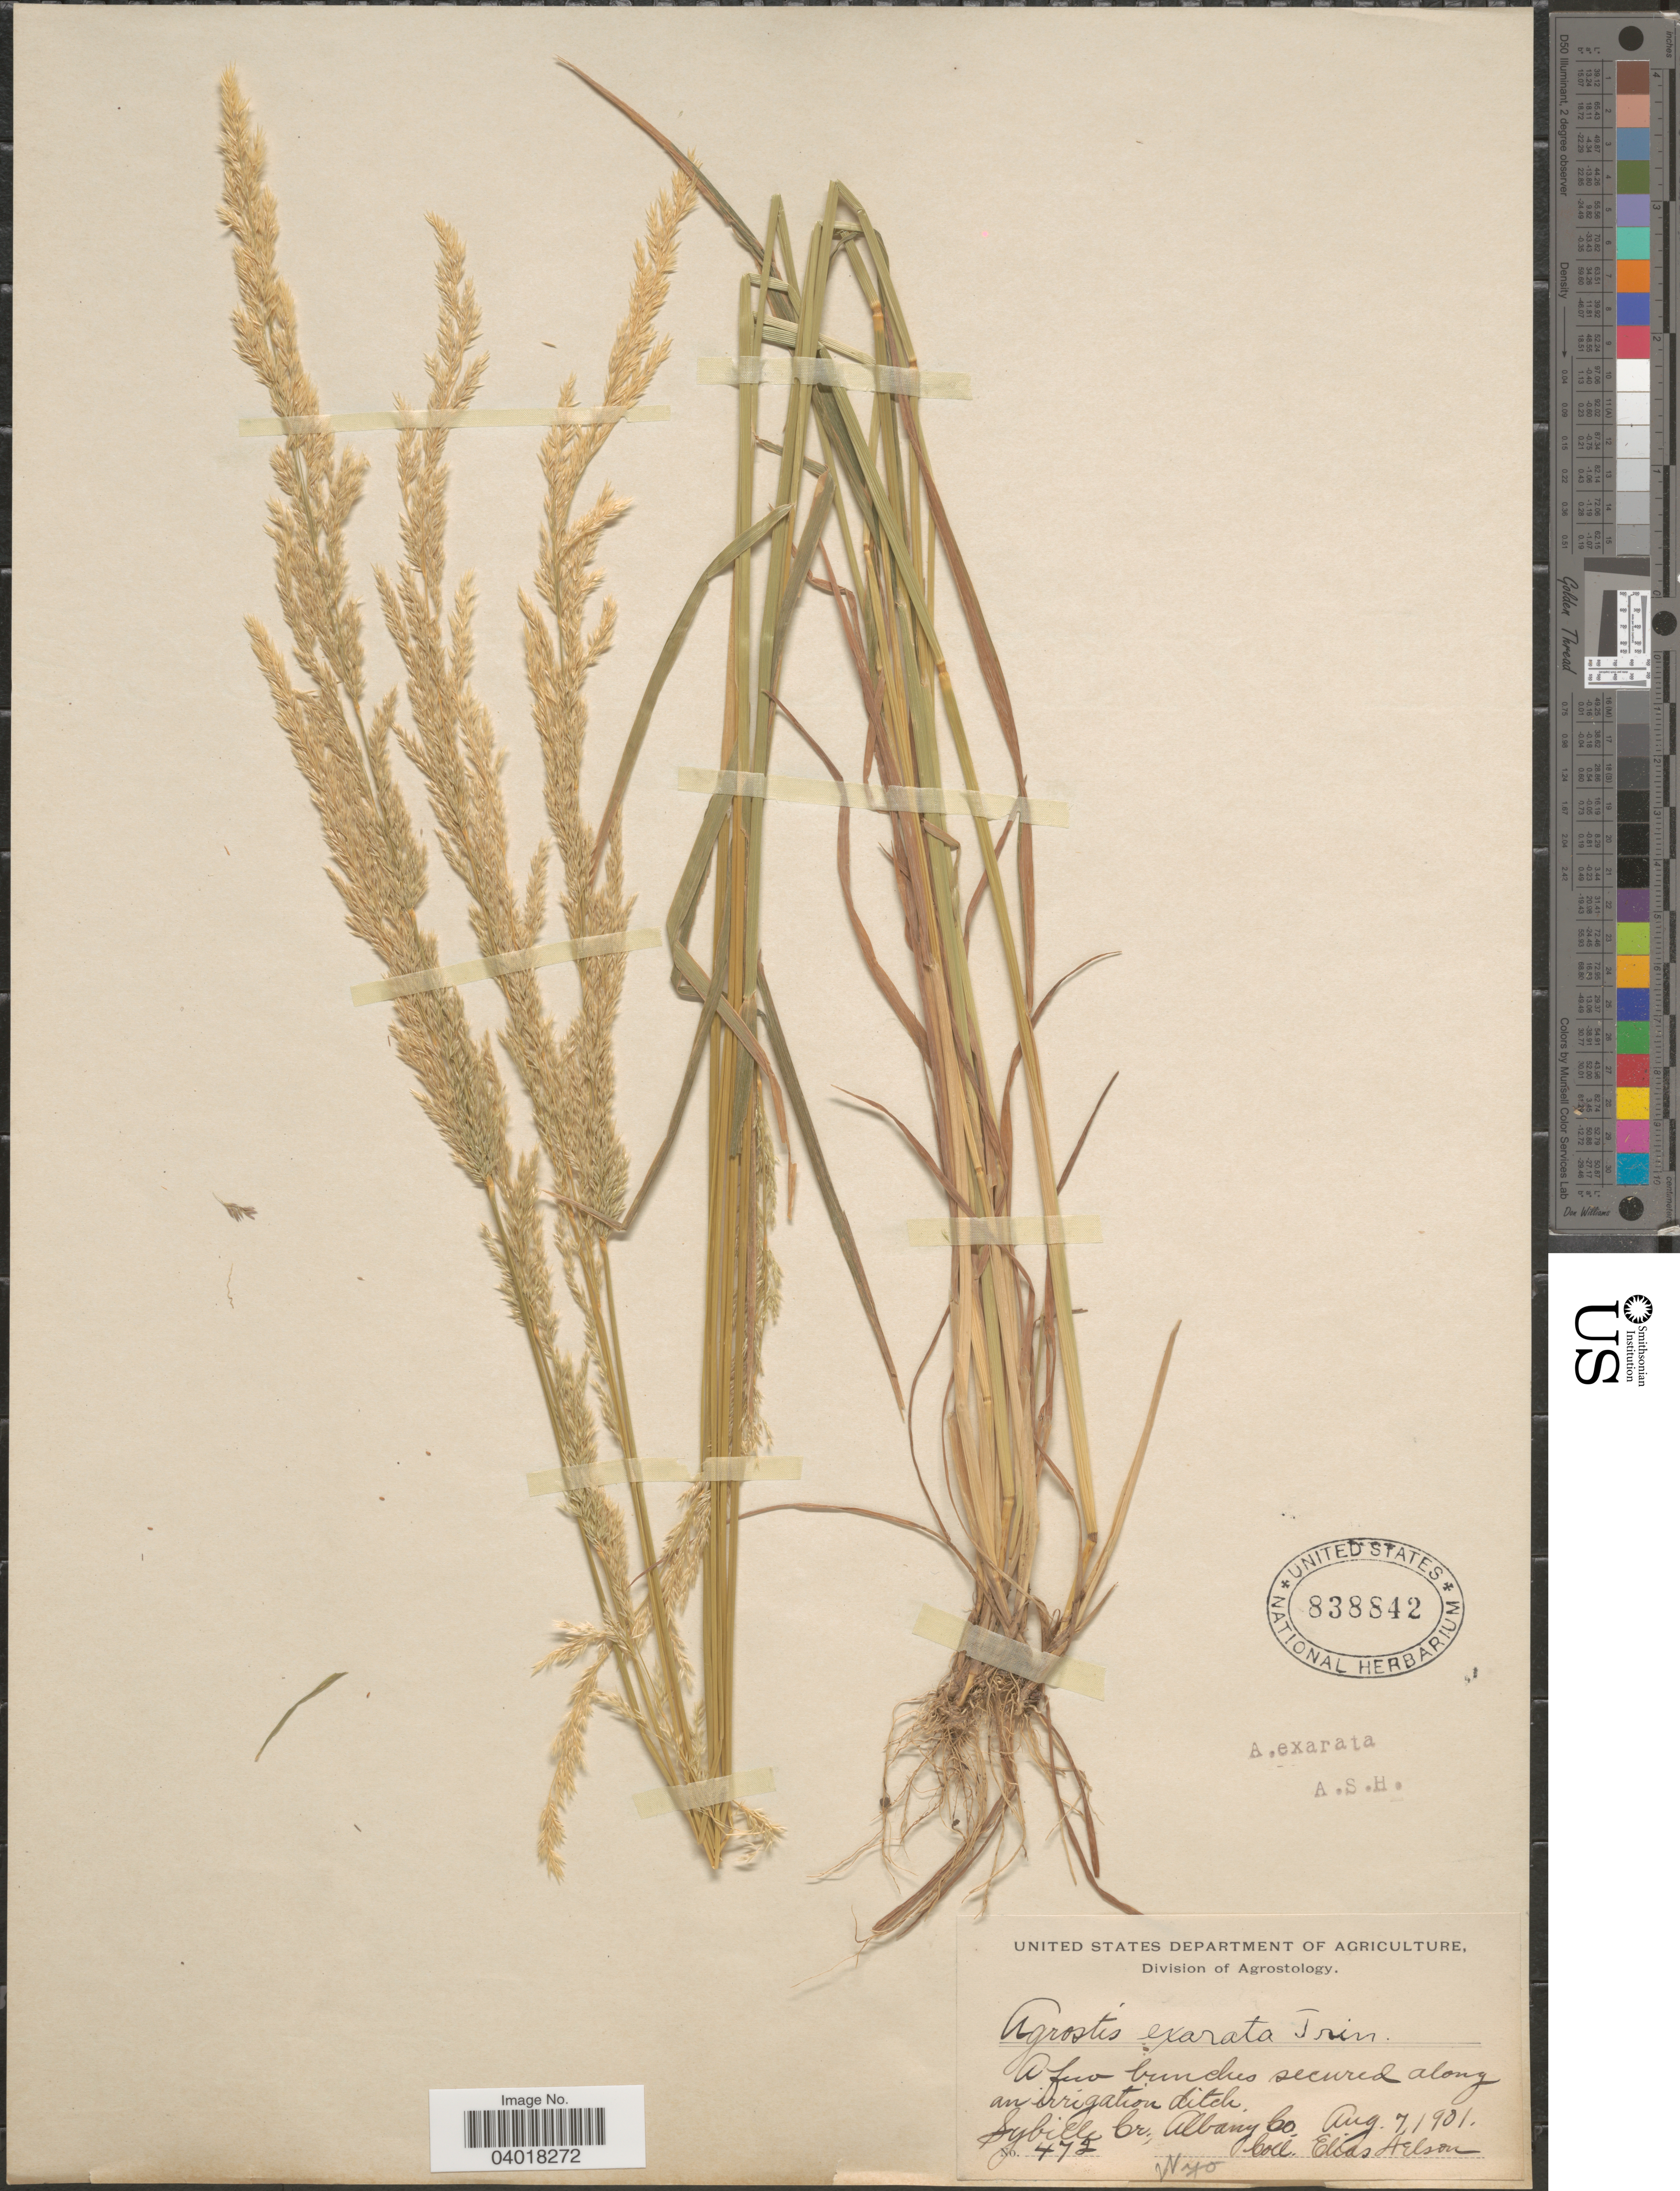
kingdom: Plantae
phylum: Tracheophyta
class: Liliopsida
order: Poales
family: Poaceae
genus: Agrostis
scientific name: Agrostis exarata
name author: Trin.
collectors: E. Nelson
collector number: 472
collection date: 1901-08-07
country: United States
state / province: Wyoming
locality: Sybille Cr., Albany Co.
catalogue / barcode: US 838842